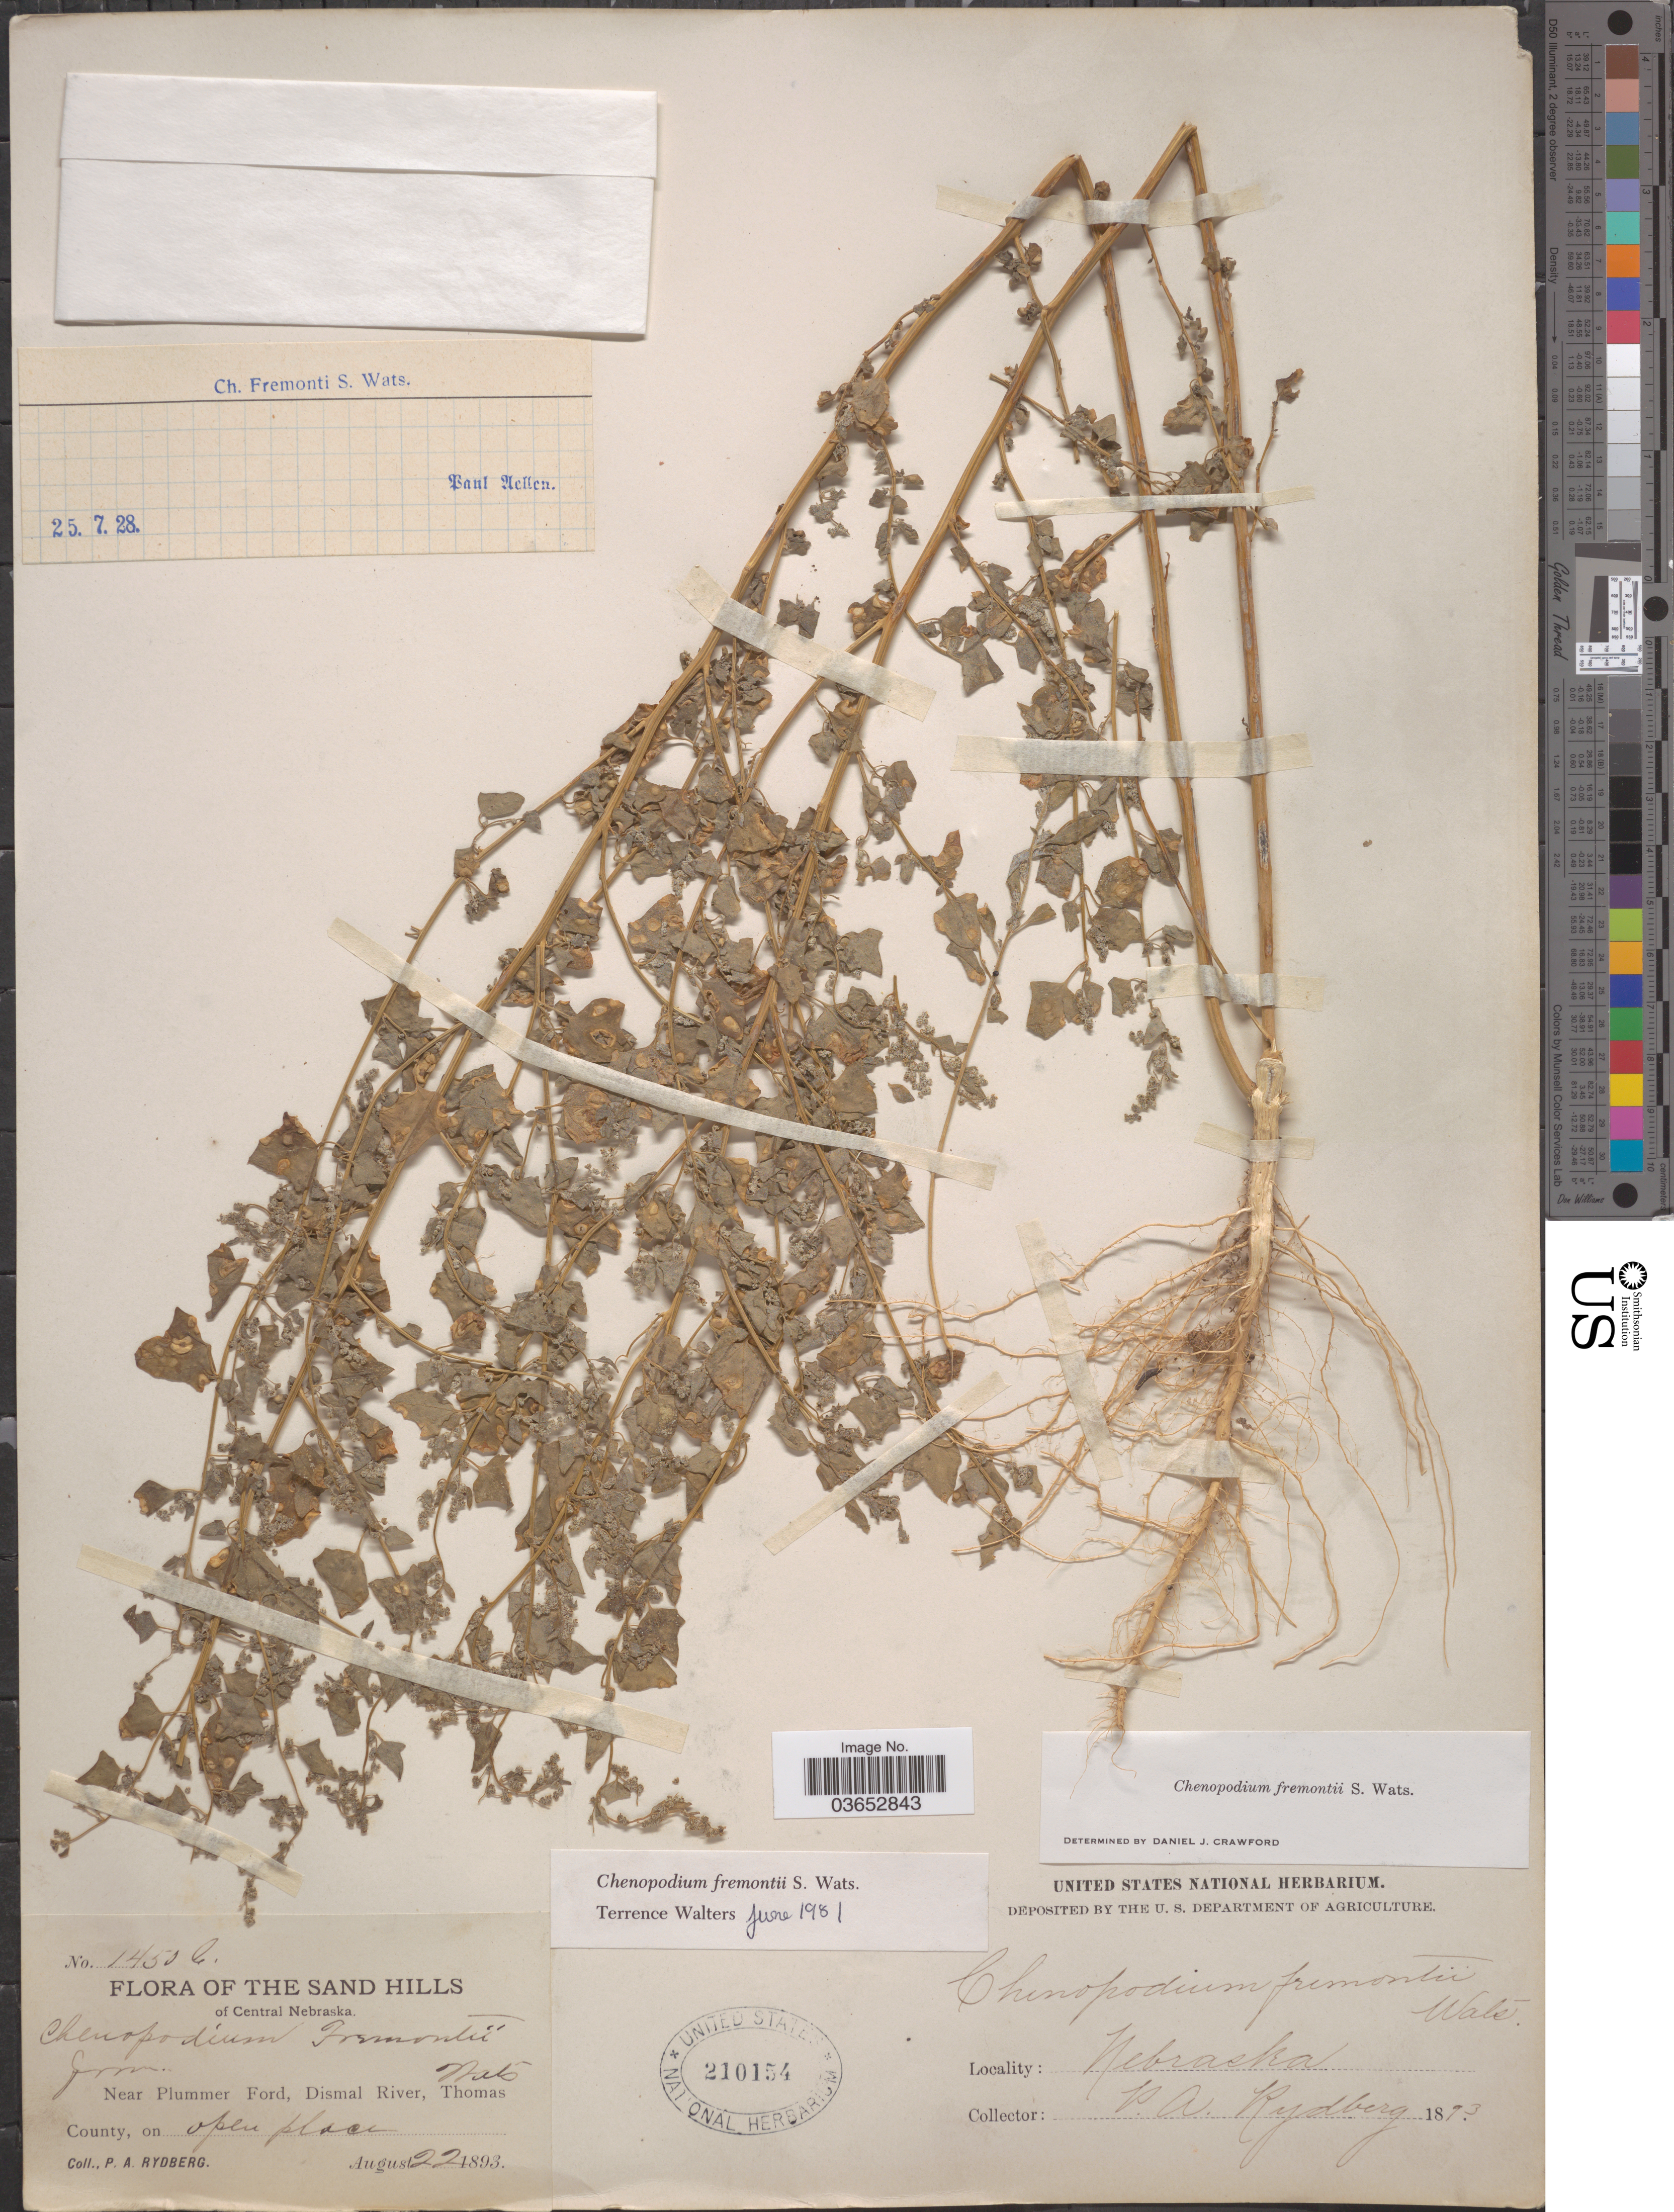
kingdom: Plantae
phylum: Tracheophyta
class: Magnoliopsida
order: Caryophyllales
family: Amaranthaceae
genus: Chenopodium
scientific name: Chenopodium fremontii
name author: S. Watson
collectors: P. A. Rydberg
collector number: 1450c*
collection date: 1893-08-22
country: United States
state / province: Nebraska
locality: The Sand Hills of Central Nebraska. Near Plummer Ford, Dismal River, Thomas County, on open place.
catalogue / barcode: US 210154